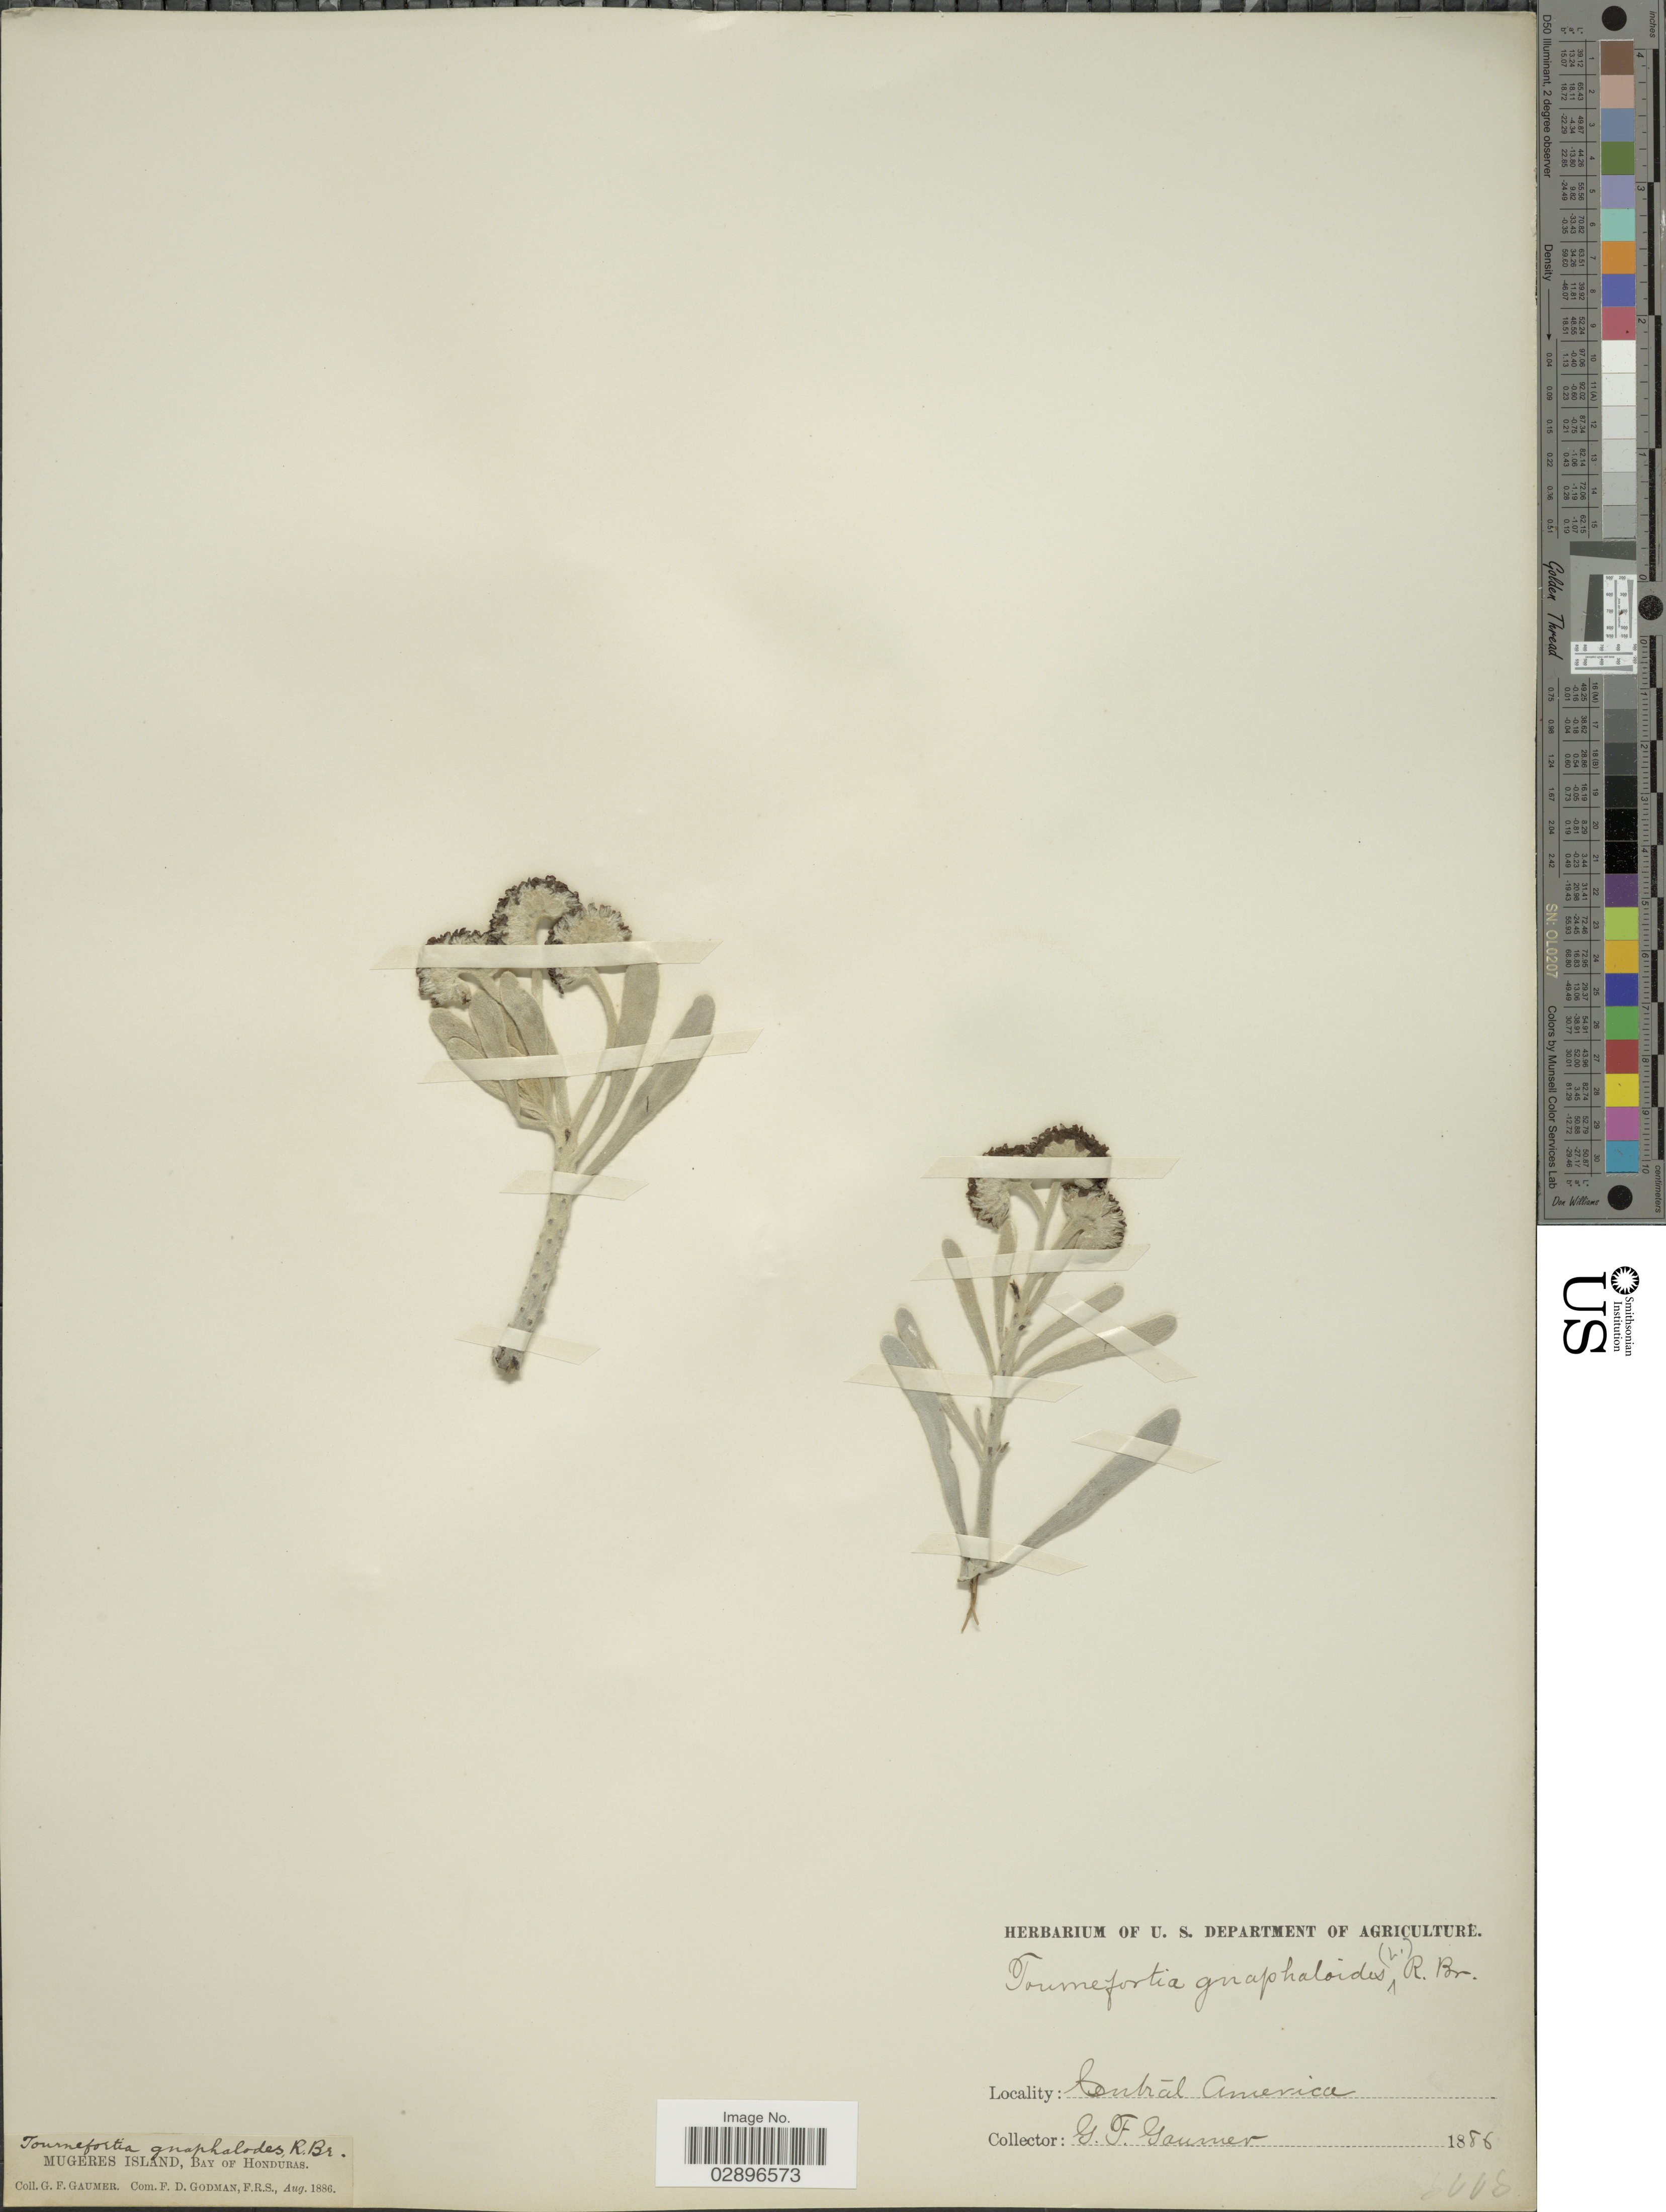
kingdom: Plantae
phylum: Tracheophyta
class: Magnoliopsida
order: Boraginales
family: Heliotropiaceae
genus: Tournefortia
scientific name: Tournefortia gnaphalodes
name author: (L.) R. Br. ex Roem. & Schult.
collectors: G. F. Gaumer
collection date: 1886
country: Honduras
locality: Mugeres Island, Bay of Honduras.